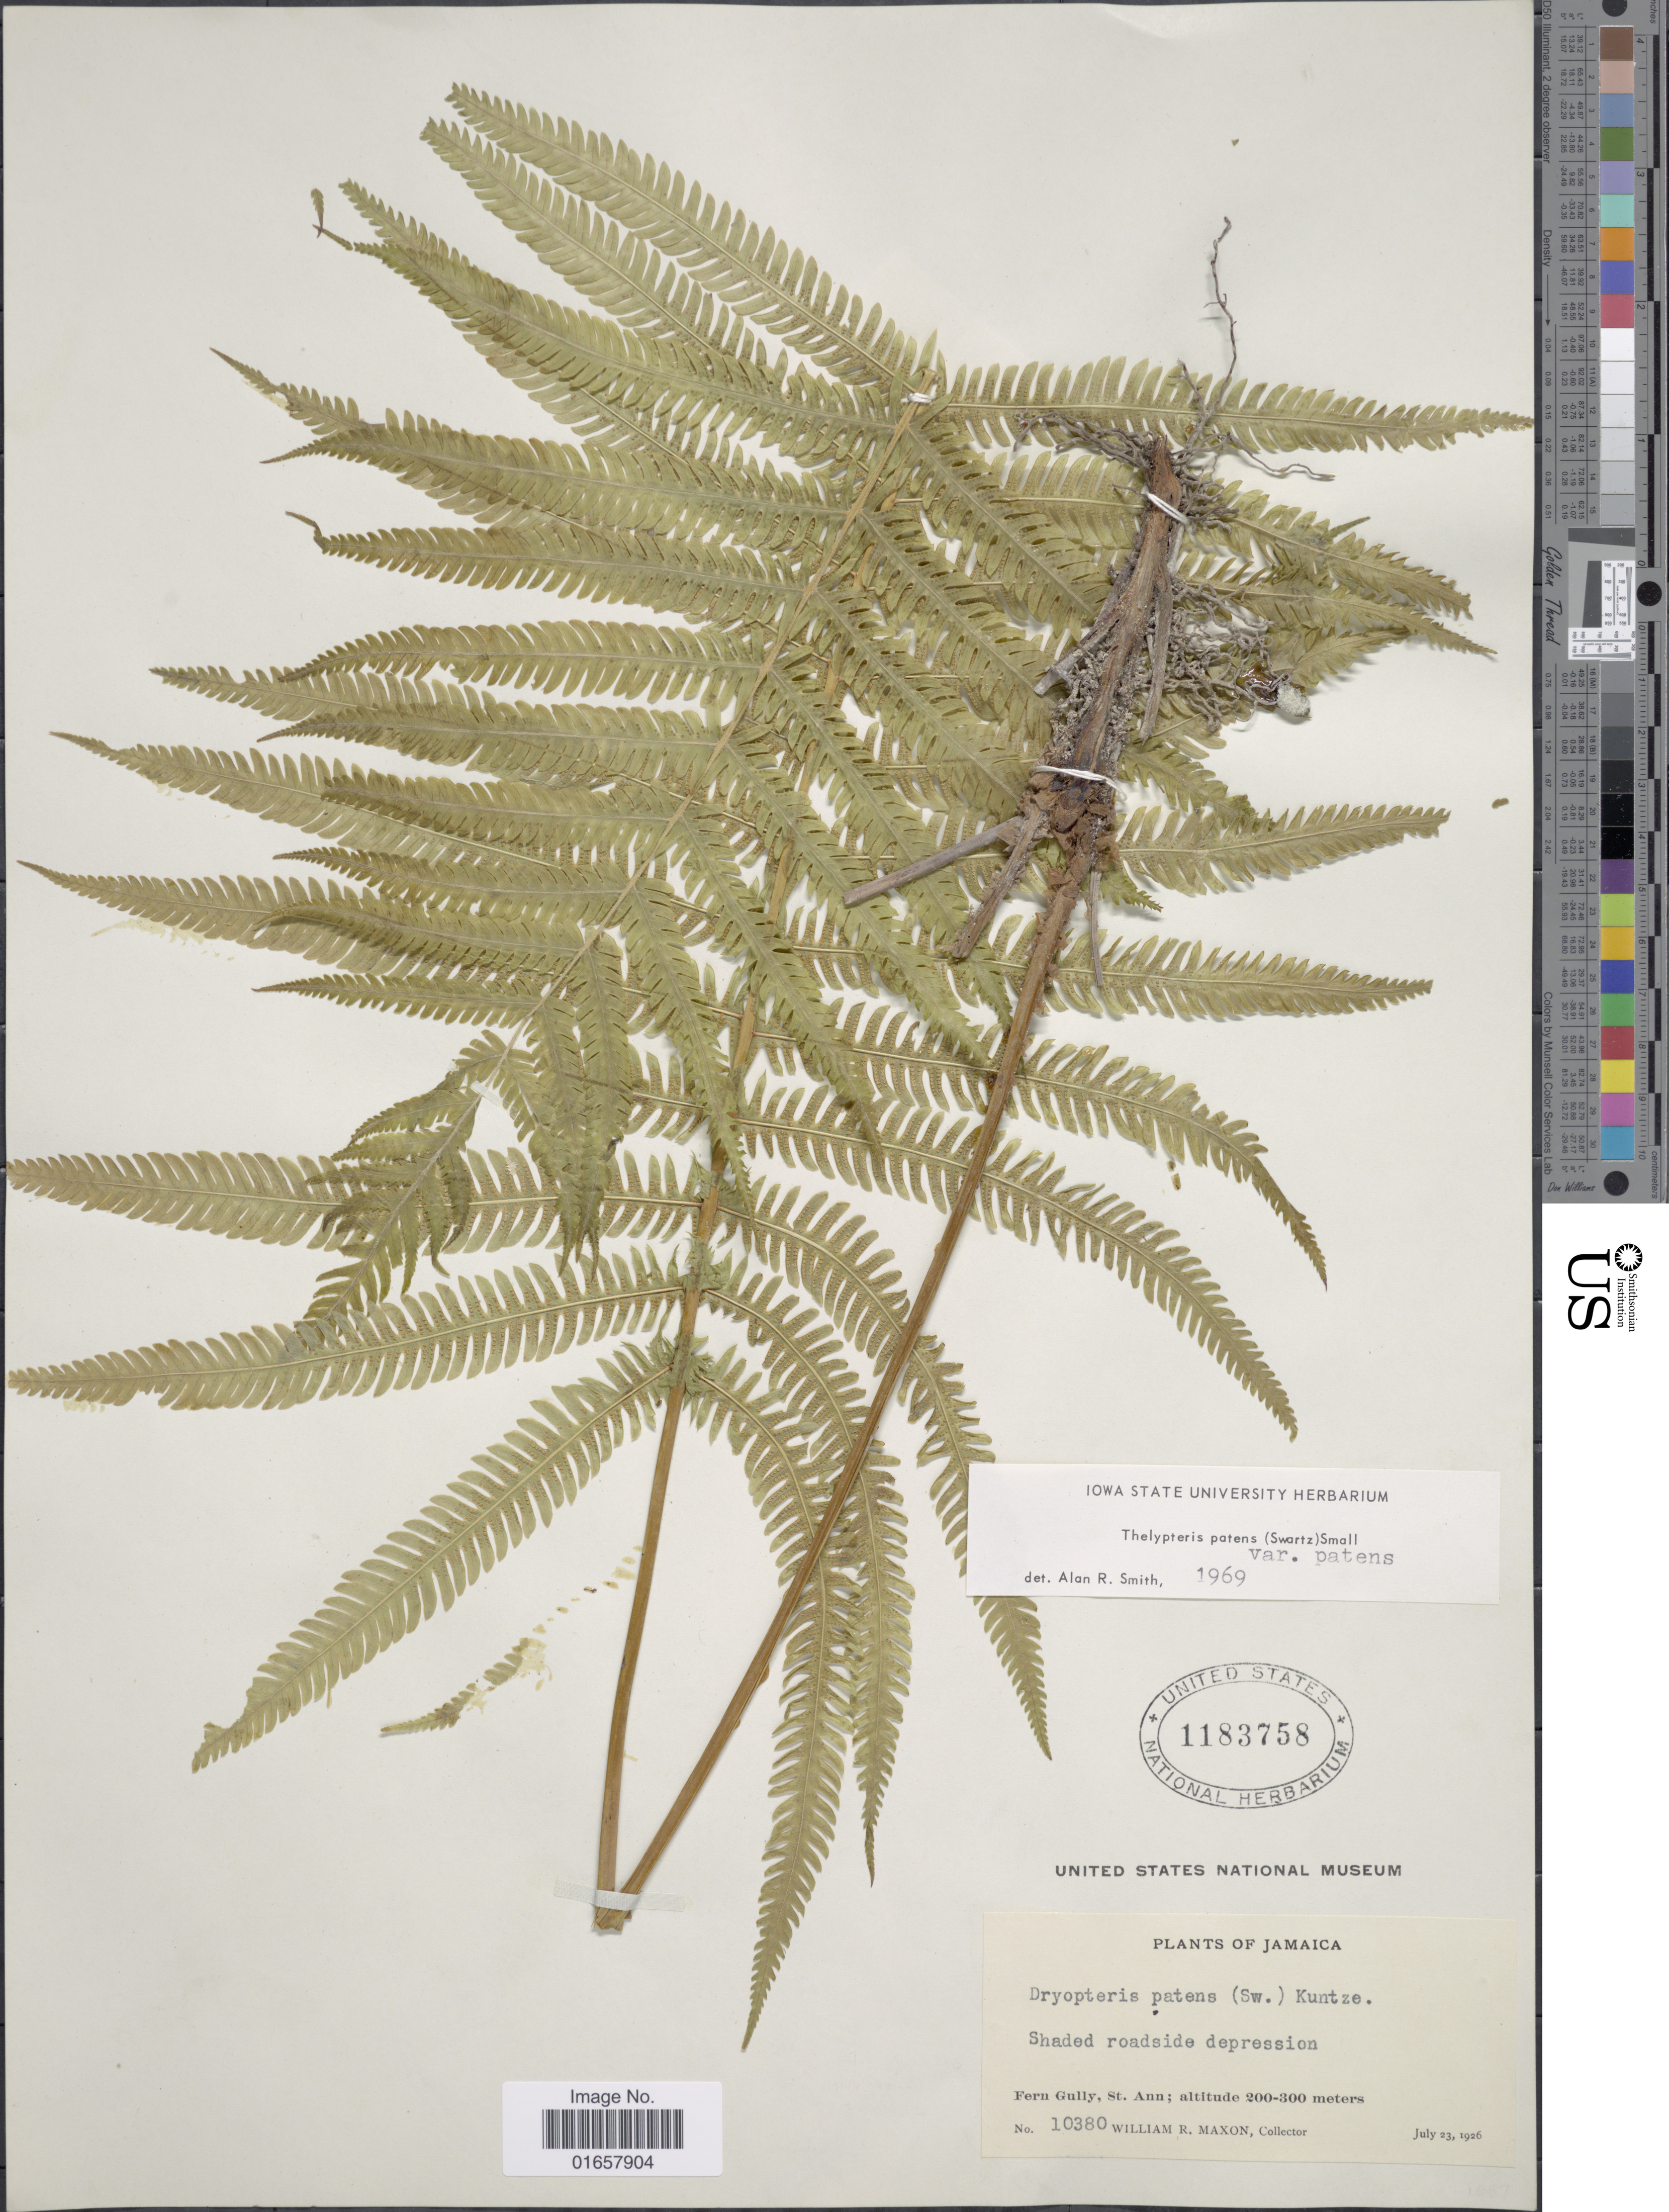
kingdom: Plantae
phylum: Tracheophyta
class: Polypodiopsida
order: Polypodiales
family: Thelypteridaceae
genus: Christella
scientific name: Christella patens var. patens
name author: (Sw.) Holttum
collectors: W. R. Maxon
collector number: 10380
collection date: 1926-07-23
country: Jamaica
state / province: Saint Ann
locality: Jamaica, Fern Gully, St. Ann.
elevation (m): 200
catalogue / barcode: US 1183758